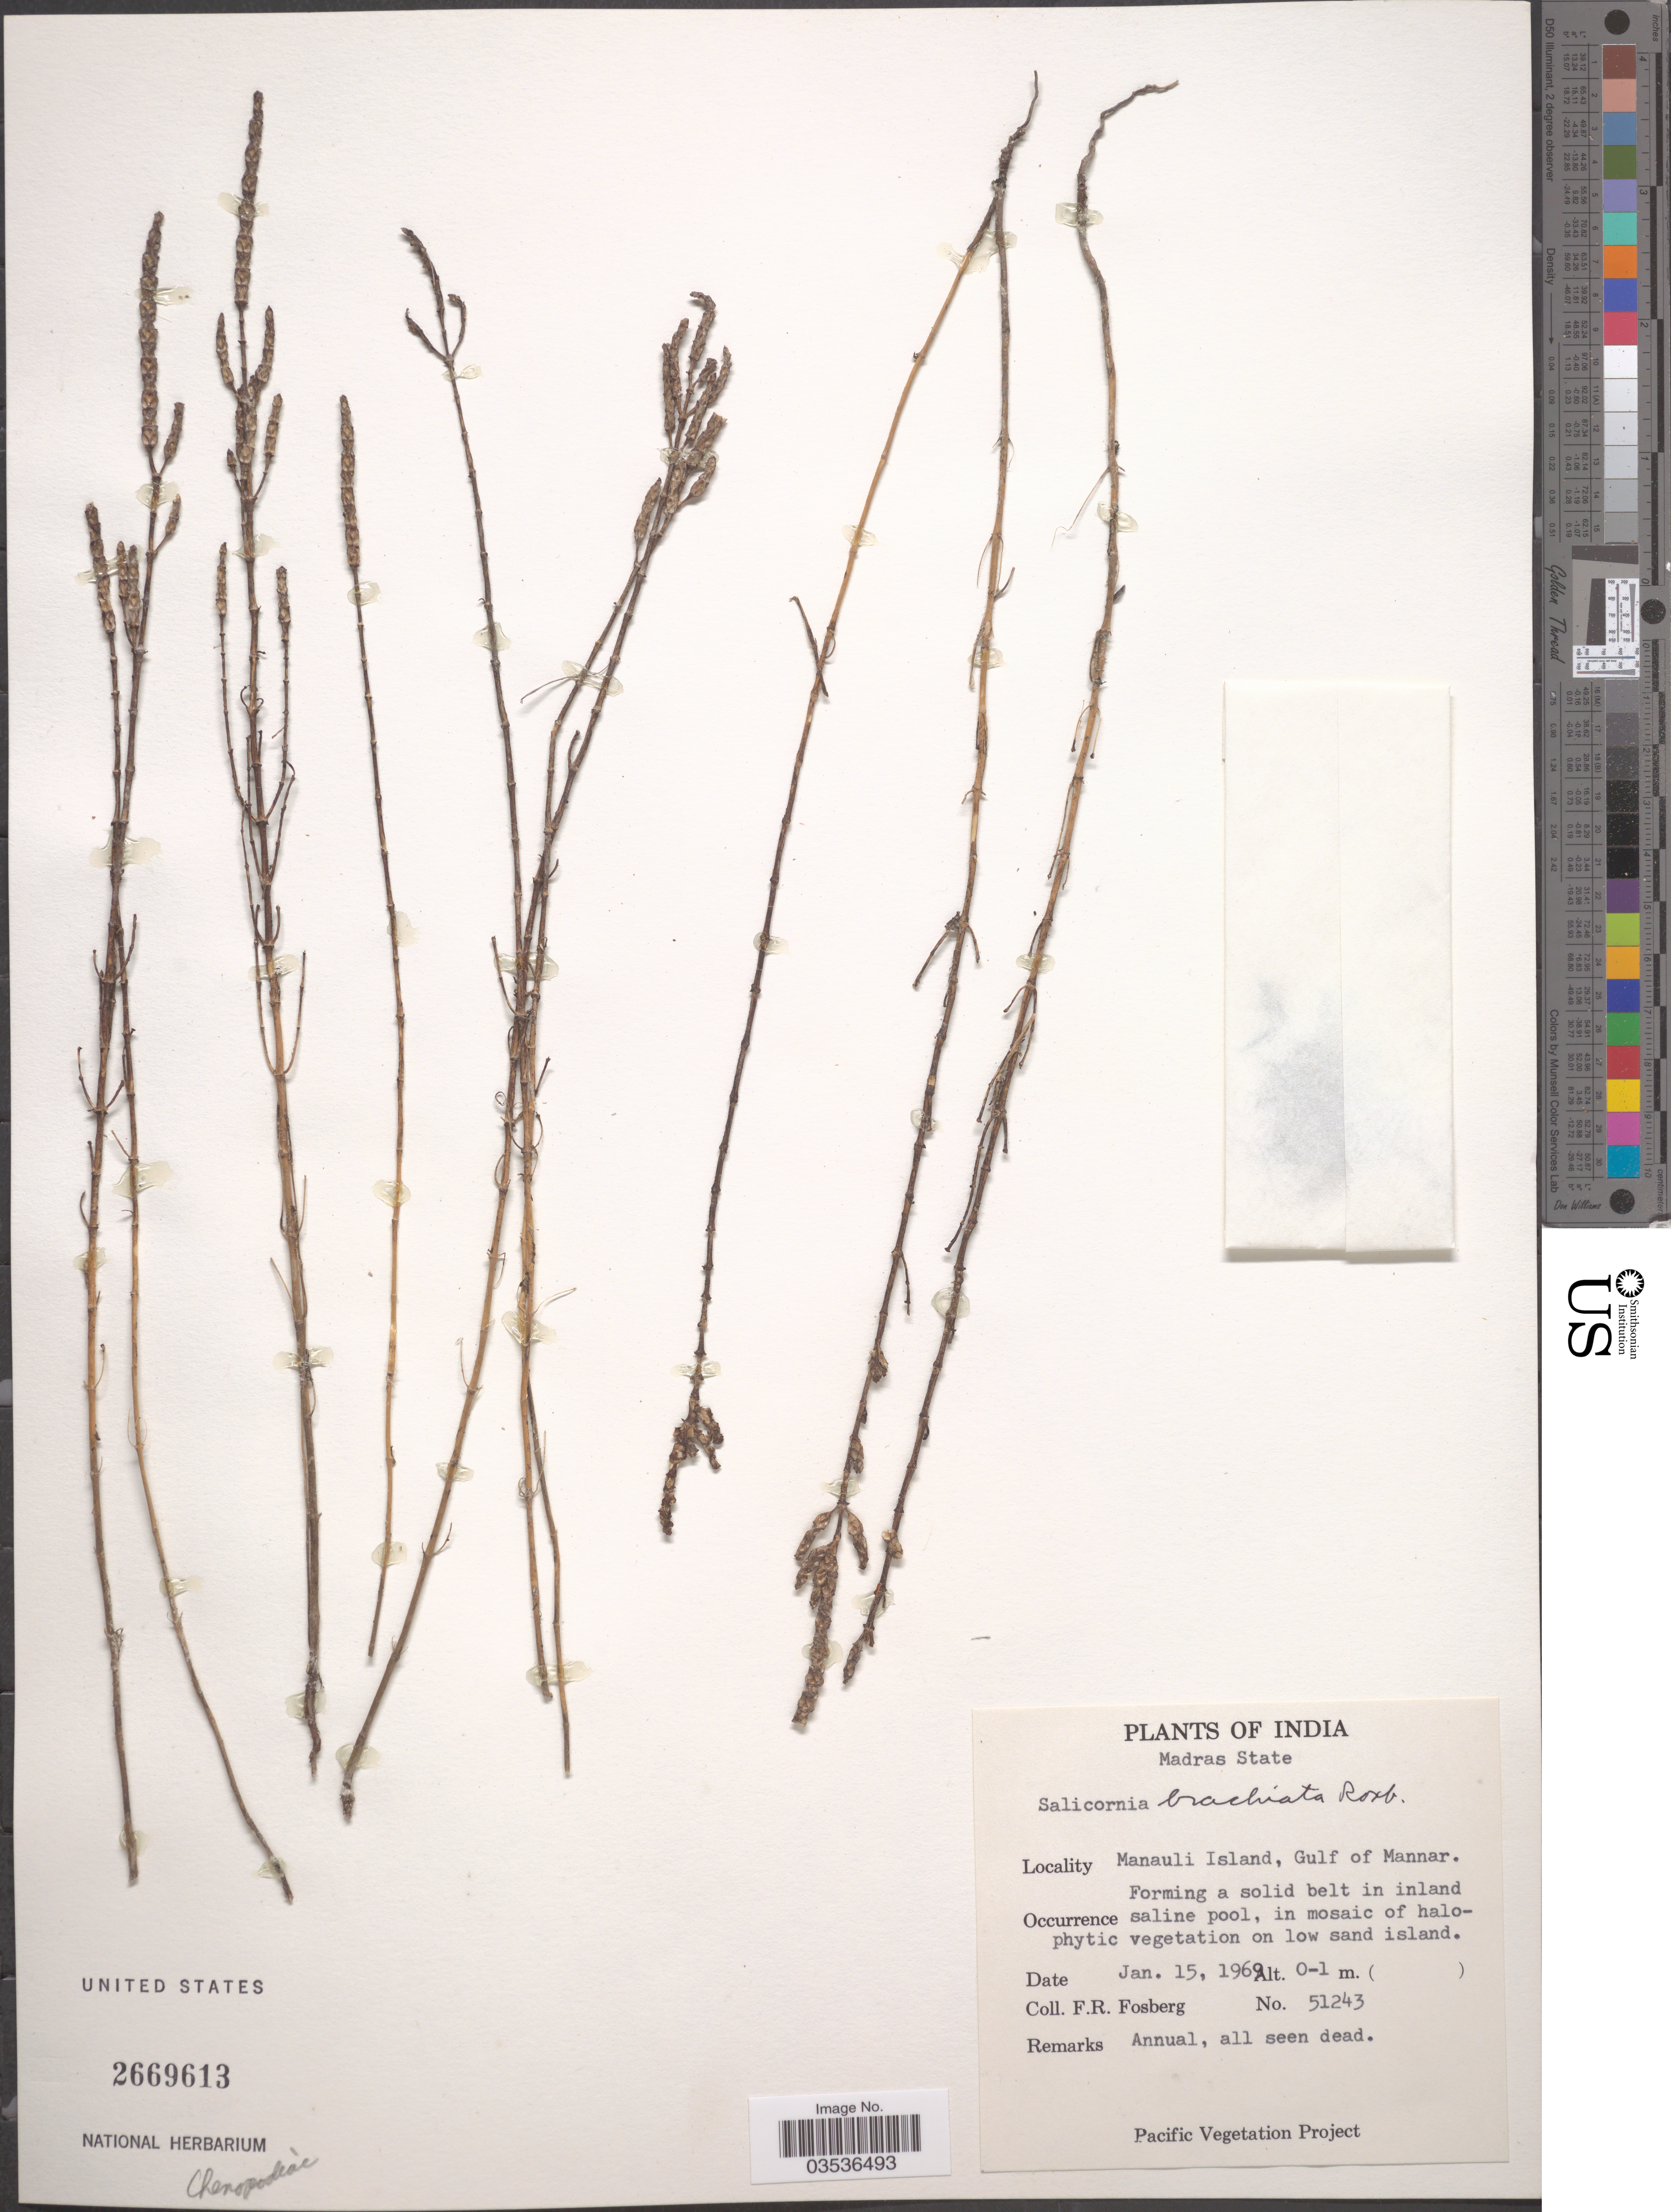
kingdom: Plantae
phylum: Tracheophyta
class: Magnoliopsida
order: Caryophyllales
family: Amaranthaceae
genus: Salicornia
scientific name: Salicornia brachiata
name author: Miq.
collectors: F. R. Fosberg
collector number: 51243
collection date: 1969-01-15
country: India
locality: Madras State. Manauli Island, Gulf of Mannar.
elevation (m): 0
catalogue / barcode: US 2669613